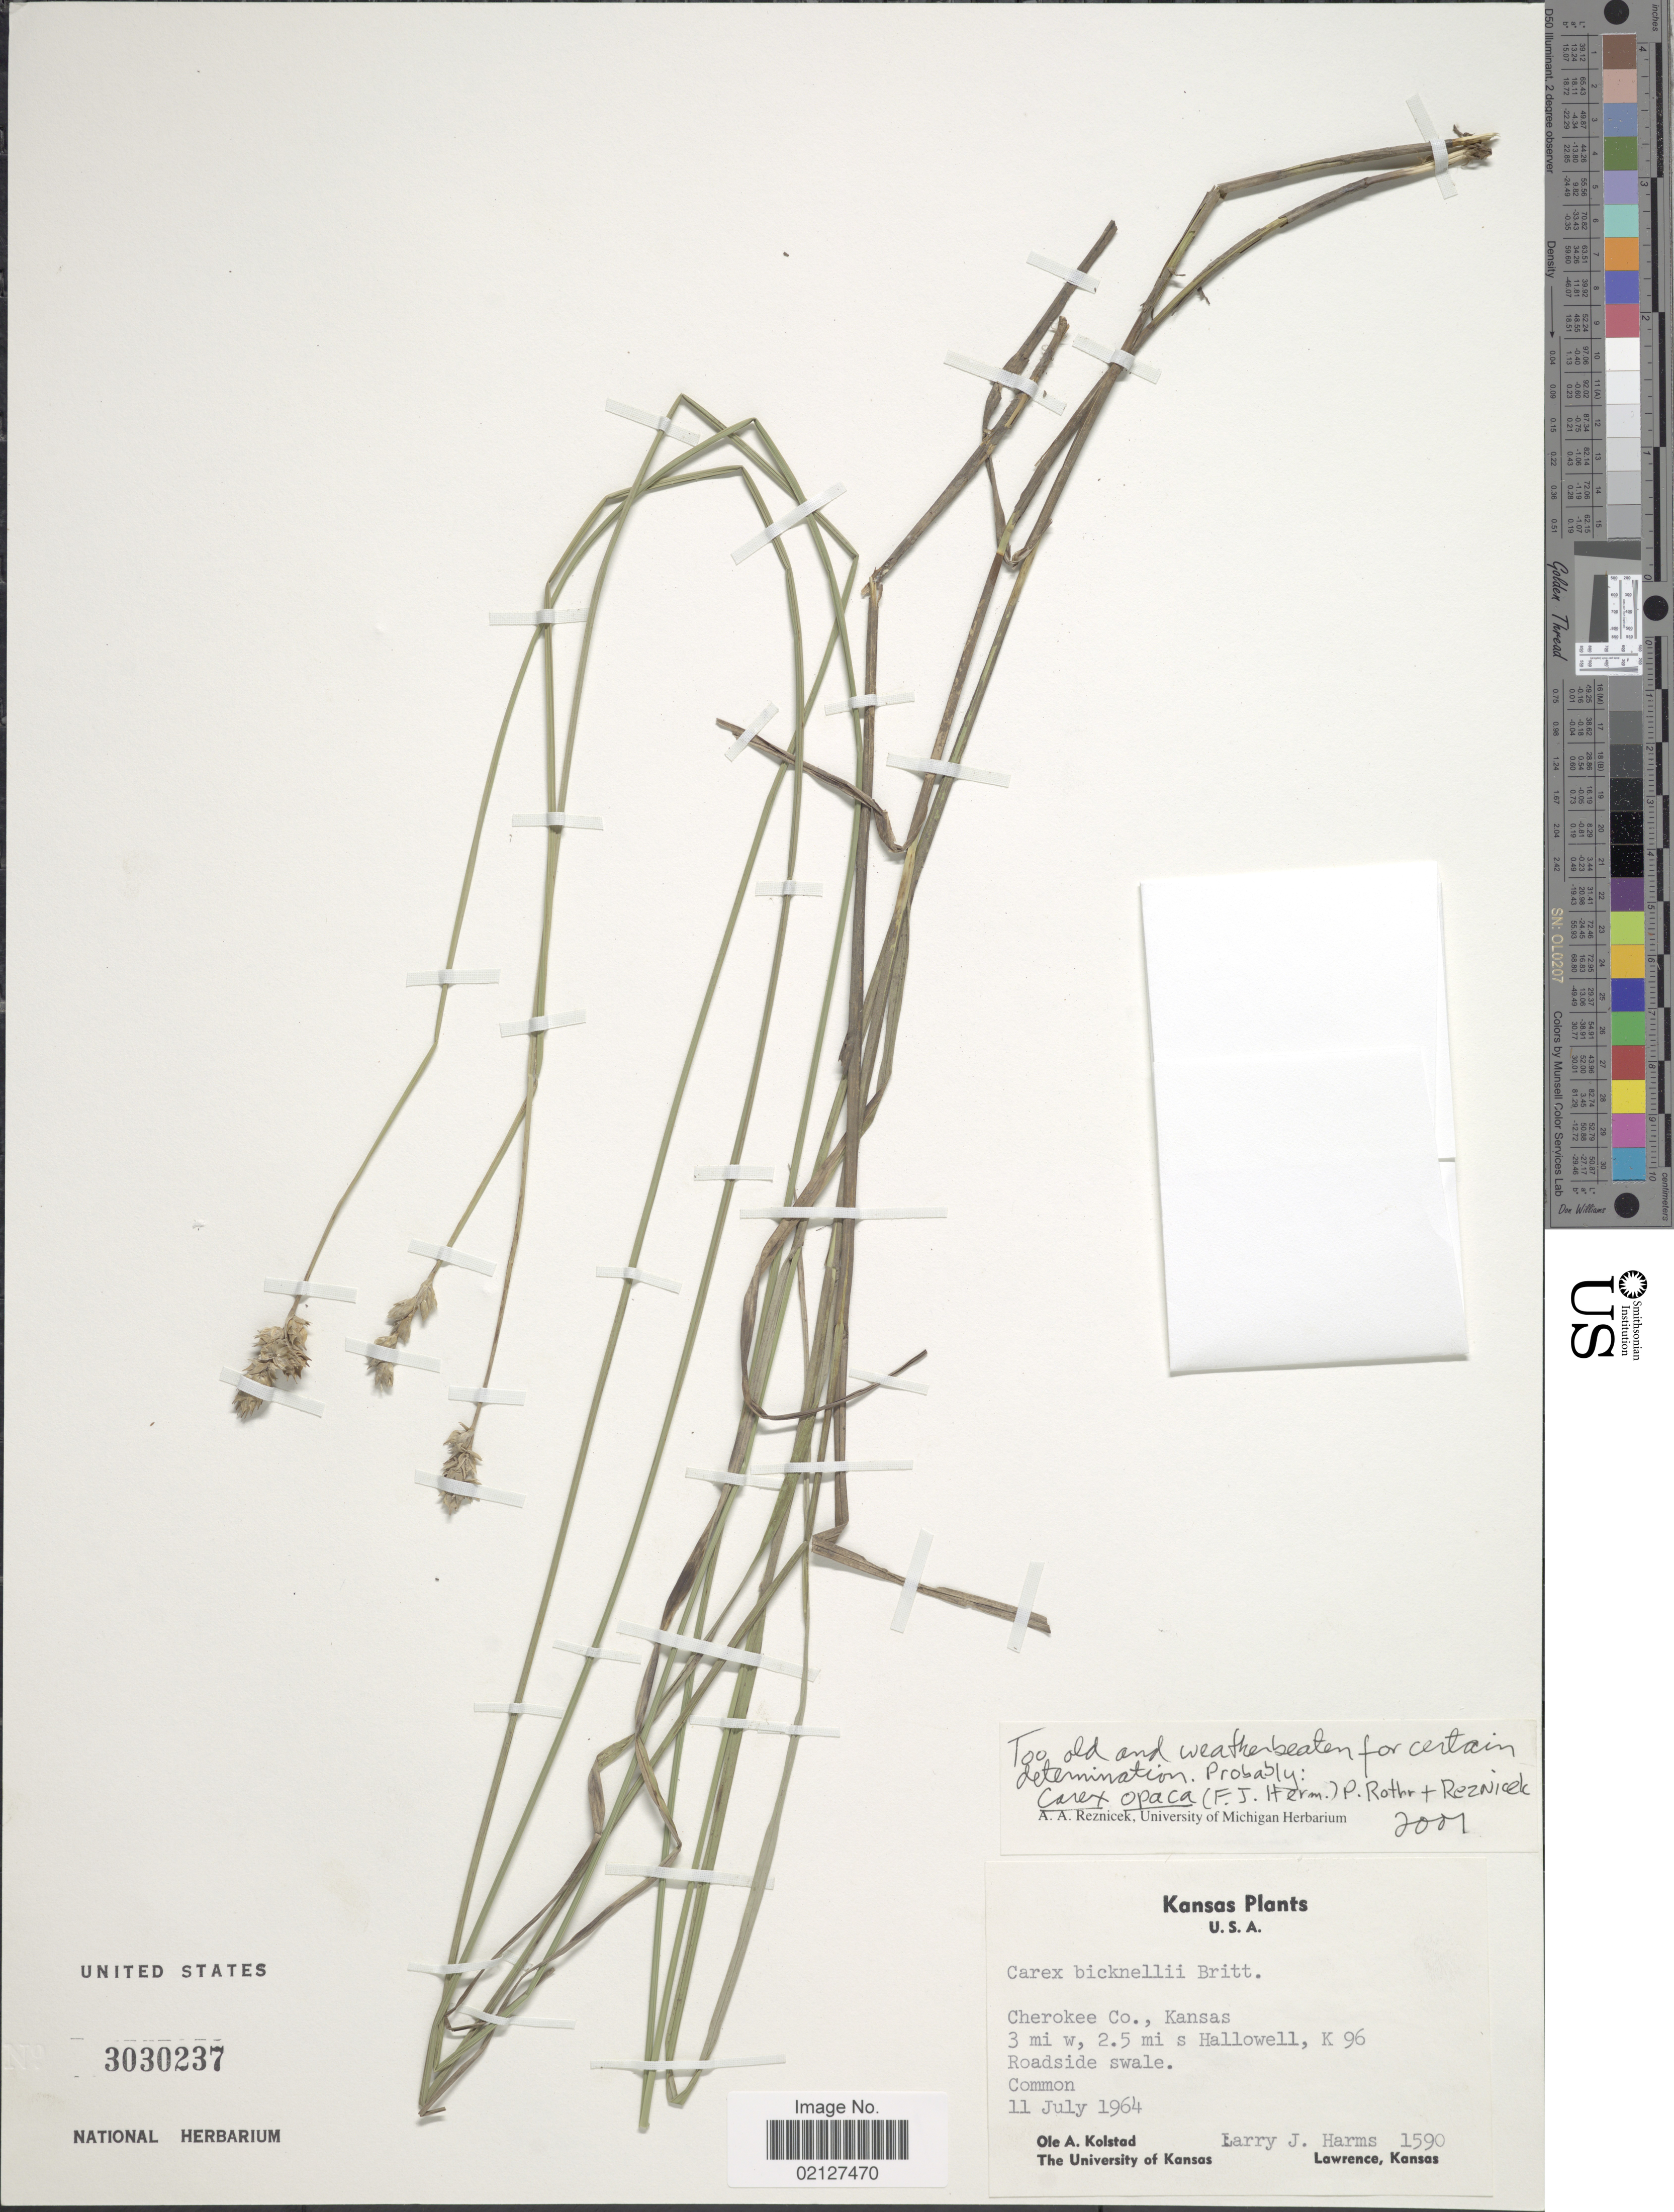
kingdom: Plantae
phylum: Tracheophyta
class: Liliopsida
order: Poales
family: Cyperaceae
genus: Carex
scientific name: Carex opaca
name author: (F.J. Herm.) P. Rothr. & Reznicek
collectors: L. Harms & O. Kolstad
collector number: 1590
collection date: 1964-07-11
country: United States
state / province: Kansas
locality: Cherokee Co., 3 mi w., 2.5 mi s Hallowell, K96, roadside swale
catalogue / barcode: US 3030237